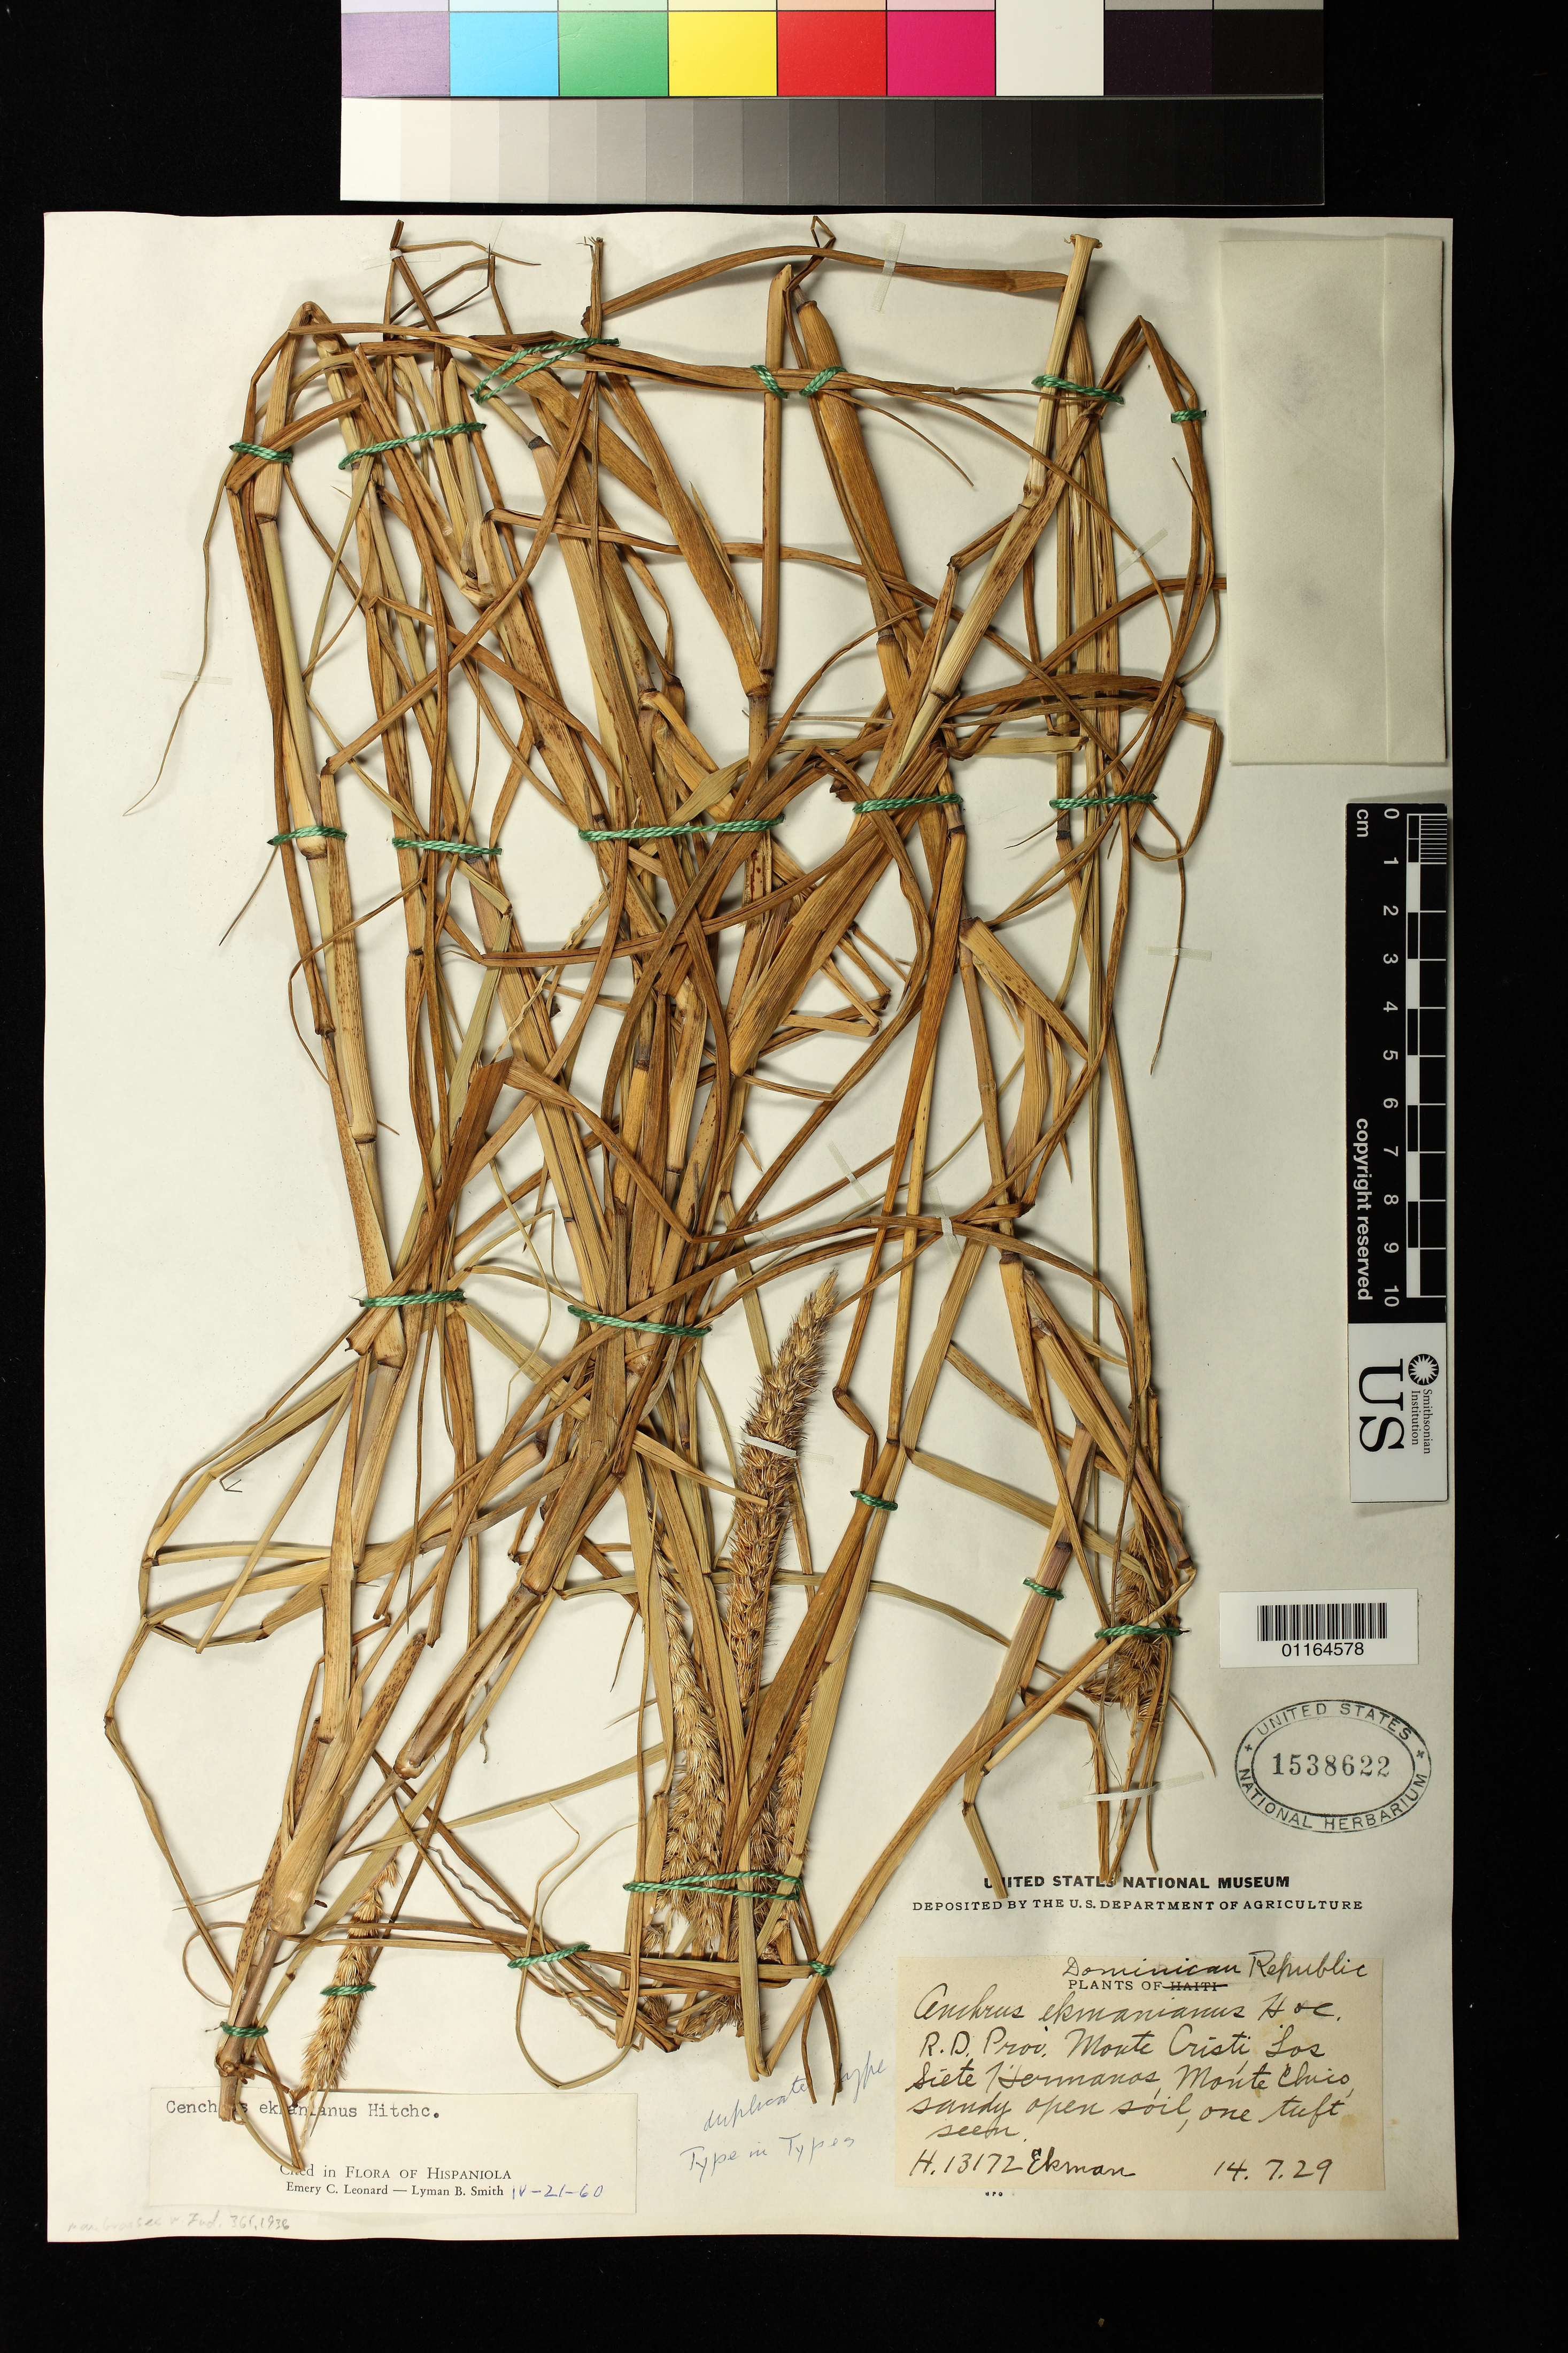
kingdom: Plantae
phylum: Tracheophyta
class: Liliopsida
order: Poales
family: Poaceae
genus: Cenchrus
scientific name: Cenchrus ekmanianus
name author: Hitchc.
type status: Isotype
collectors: E. L. Ekman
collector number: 13172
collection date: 1929-07-14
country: Dominican Republic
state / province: Monte Cristi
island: Hispaniola Island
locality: Civ. Santo Domingo: prov. Monte Cristi, Los Siete Hermanos, Monte Chico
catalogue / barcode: US 1538622